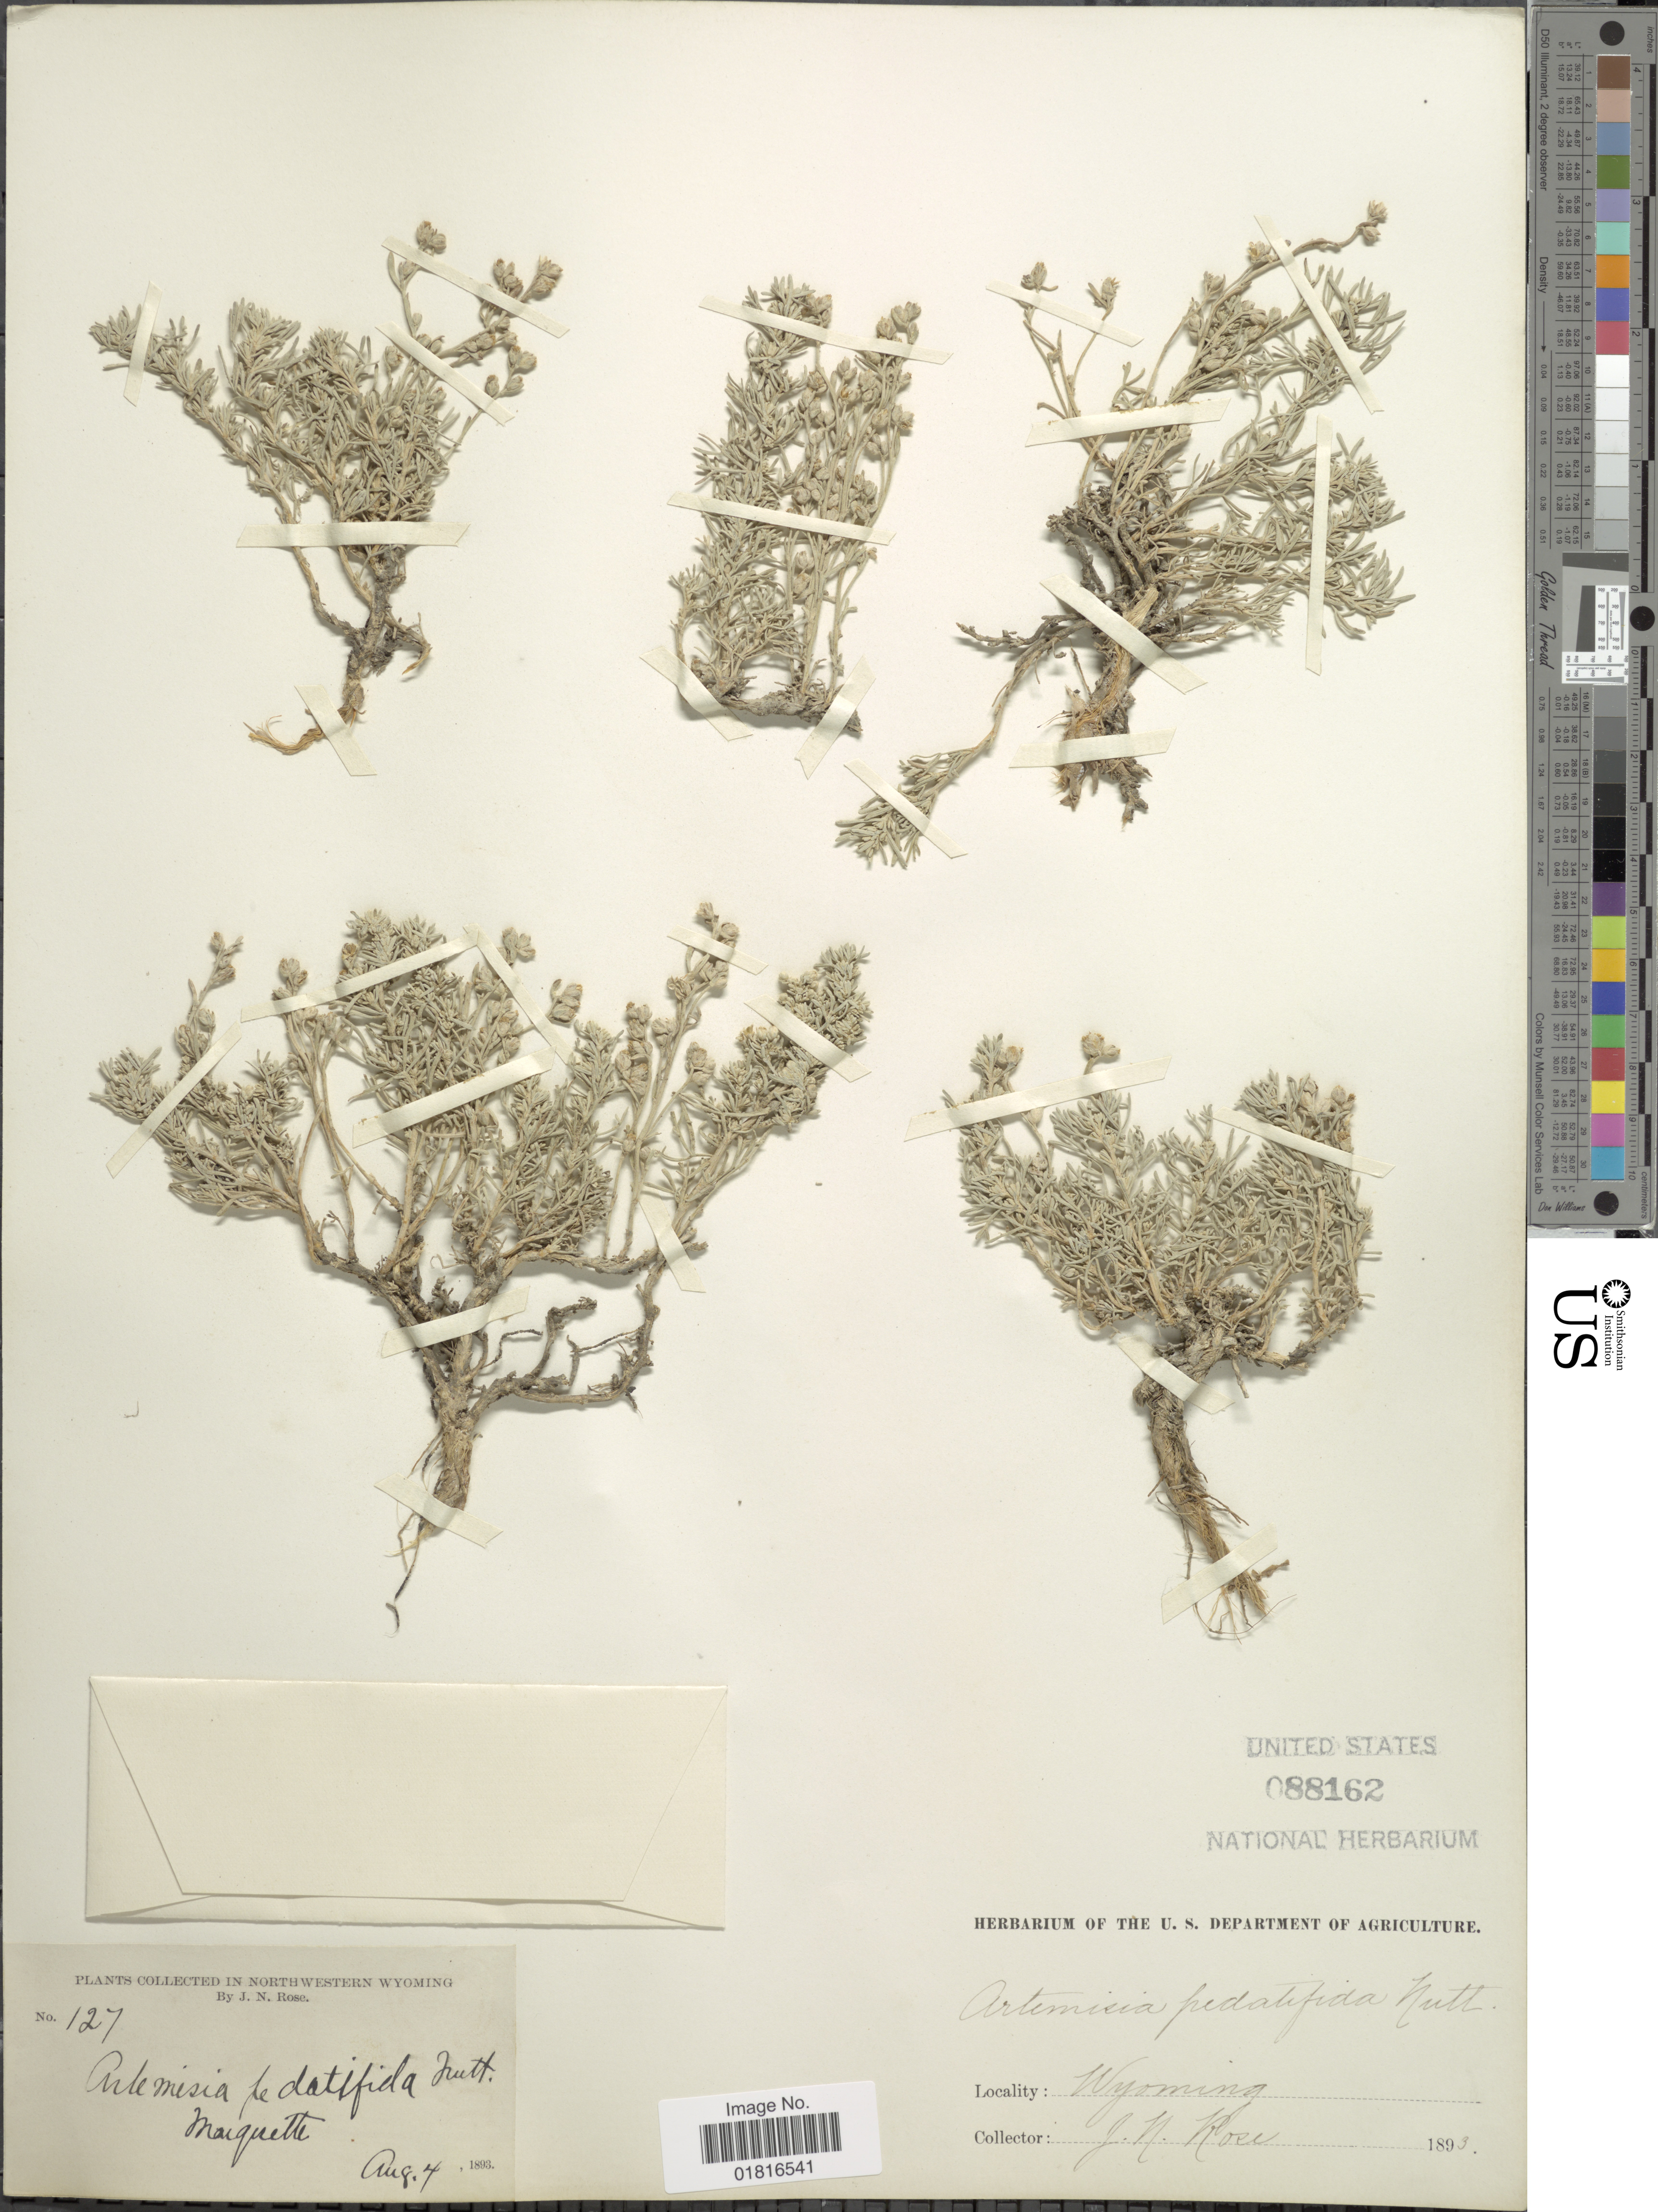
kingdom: Plantae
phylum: Tracheophyta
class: Magnoliopsida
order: Asterales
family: Asteraceae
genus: Artemisia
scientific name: Artemisia pedatifida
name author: Nutt.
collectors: J. N. Rose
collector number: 127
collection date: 1893-08-04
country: United States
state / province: Wyoming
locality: In Northwestern Wyoming, Maquette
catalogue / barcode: US 88162